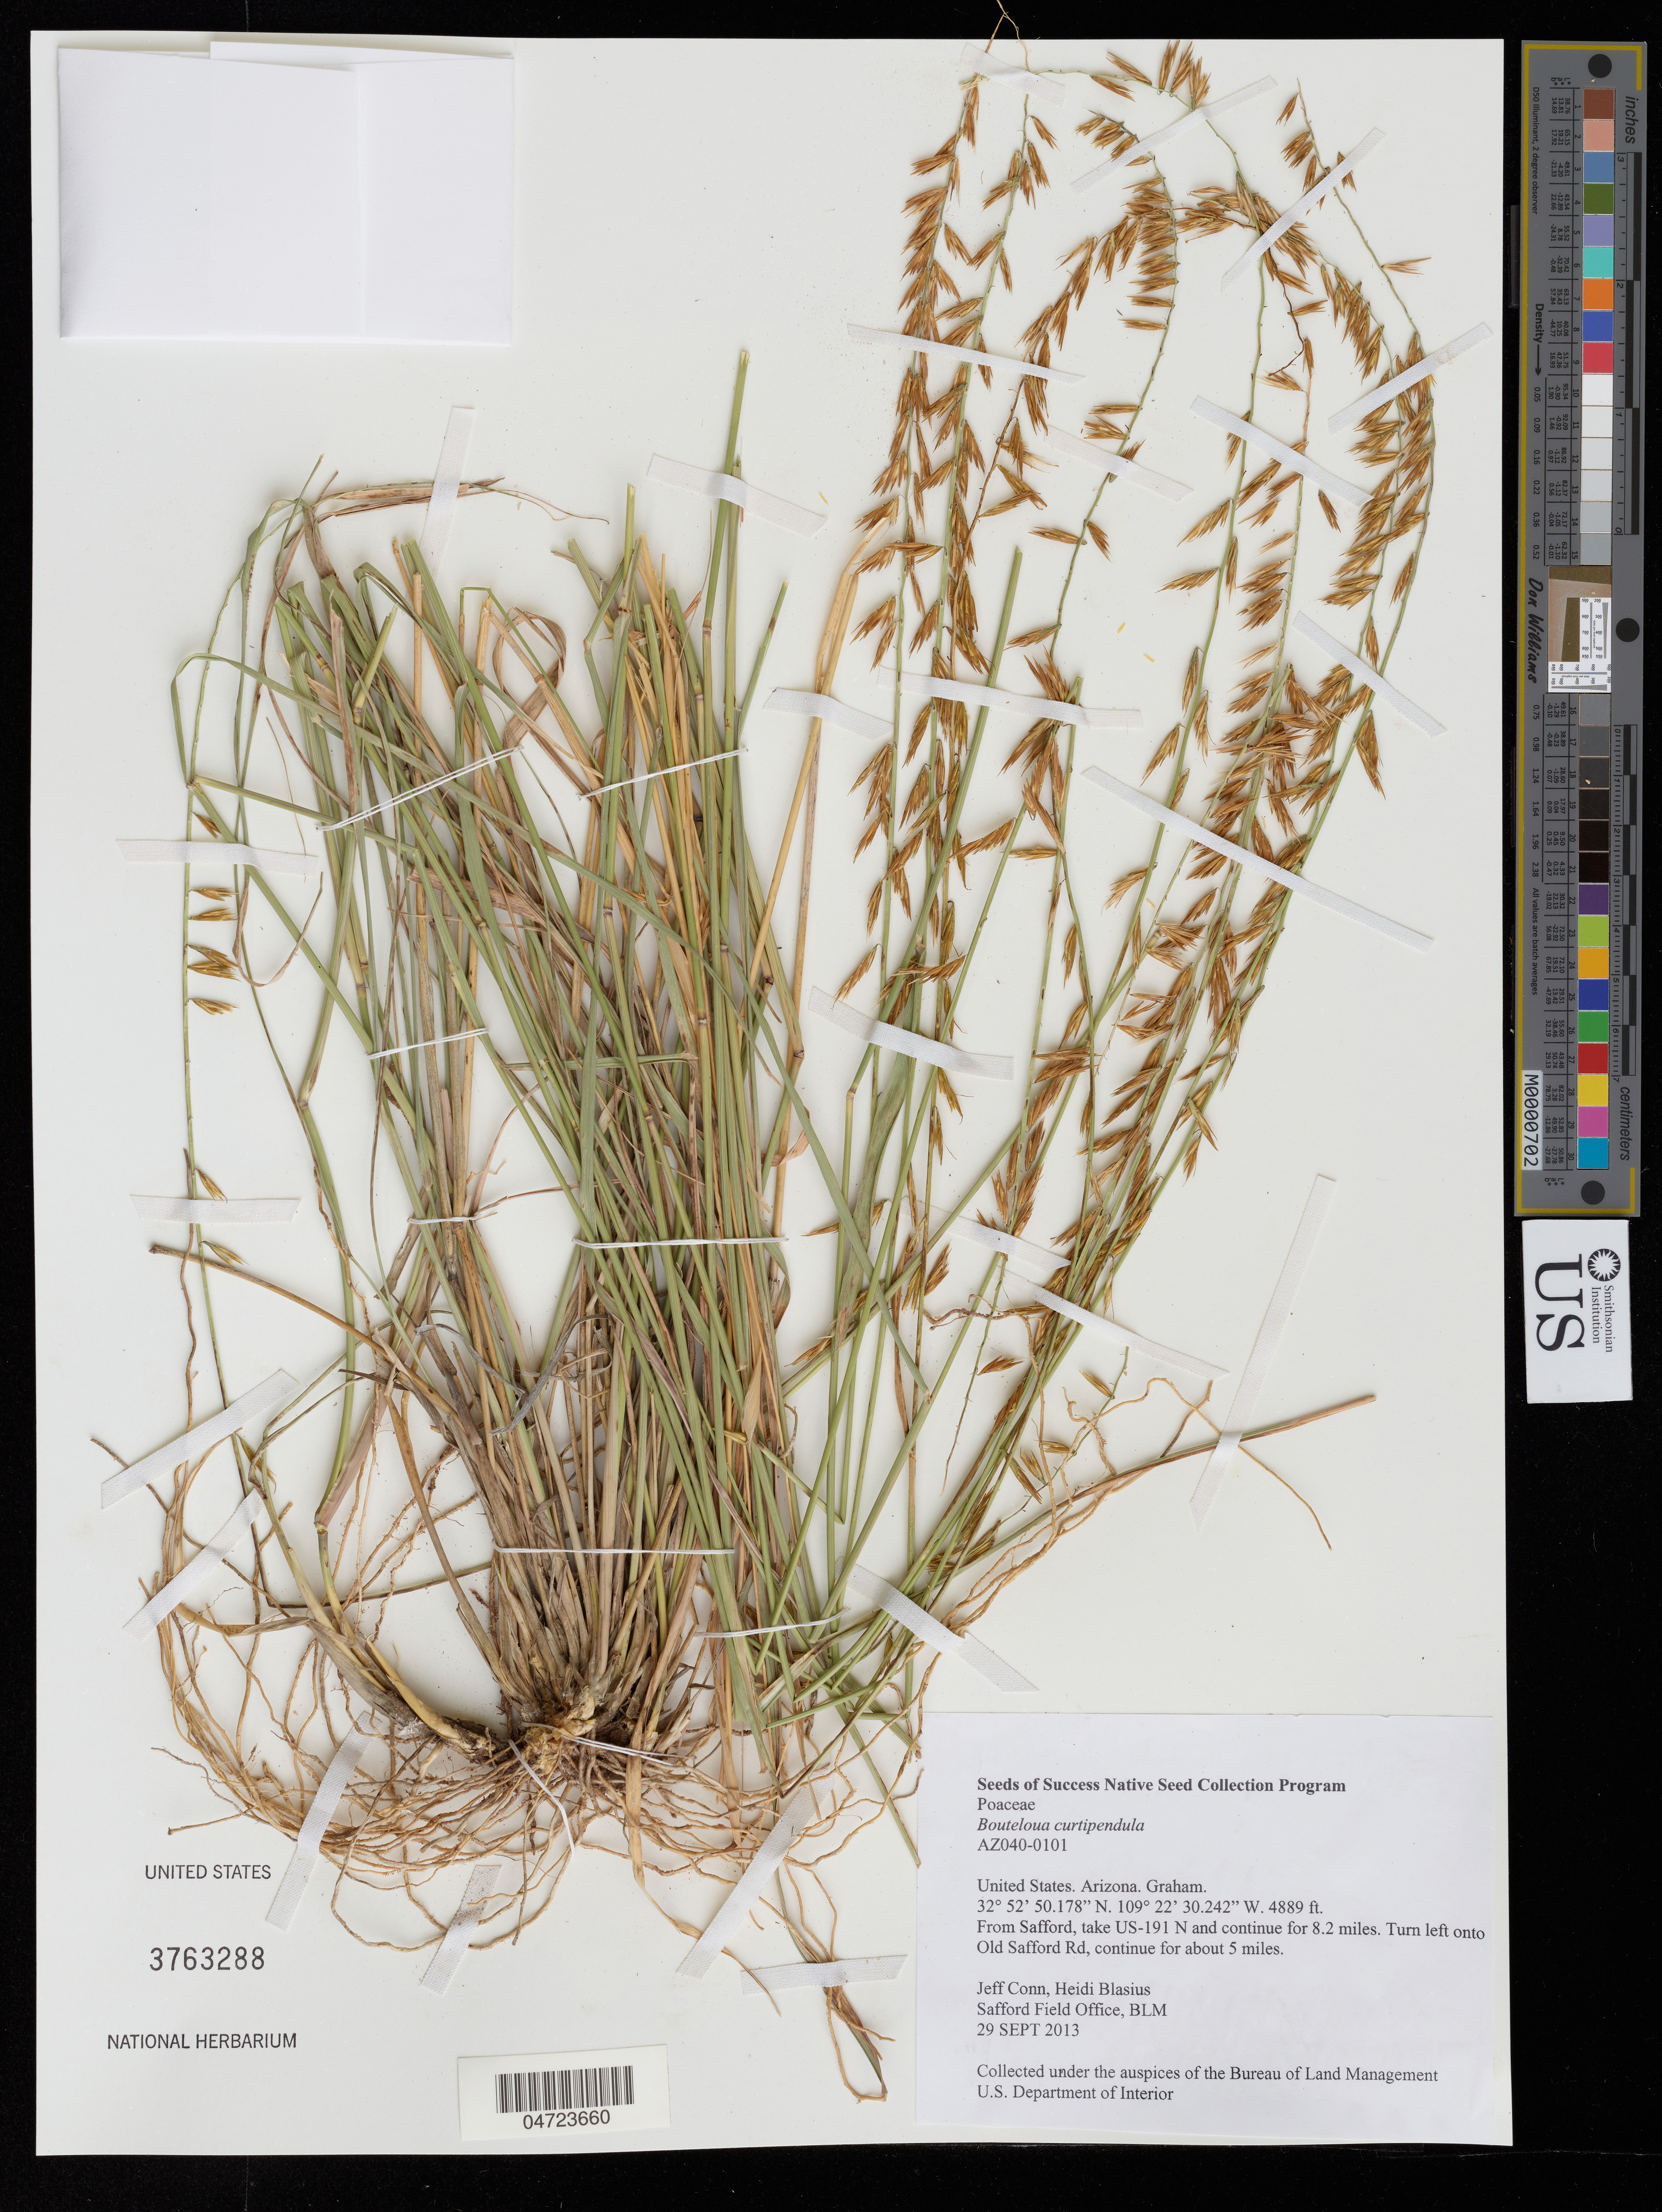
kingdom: Plantae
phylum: Tracheophyta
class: Liliopsida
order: Poales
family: Poaceae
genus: Bouteloua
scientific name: Bouteloua curtipendula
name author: (Michx.) Torr.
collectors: J. Conn & H. Blasius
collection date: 2013-09-29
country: United States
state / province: Arizona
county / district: Graham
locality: Graham. From Safford, take US-191 N and continue for 8.2 miles. Turn left onto Old Safford Rd, continue for about 5 miles.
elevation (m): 1490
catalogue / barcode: US 3763288